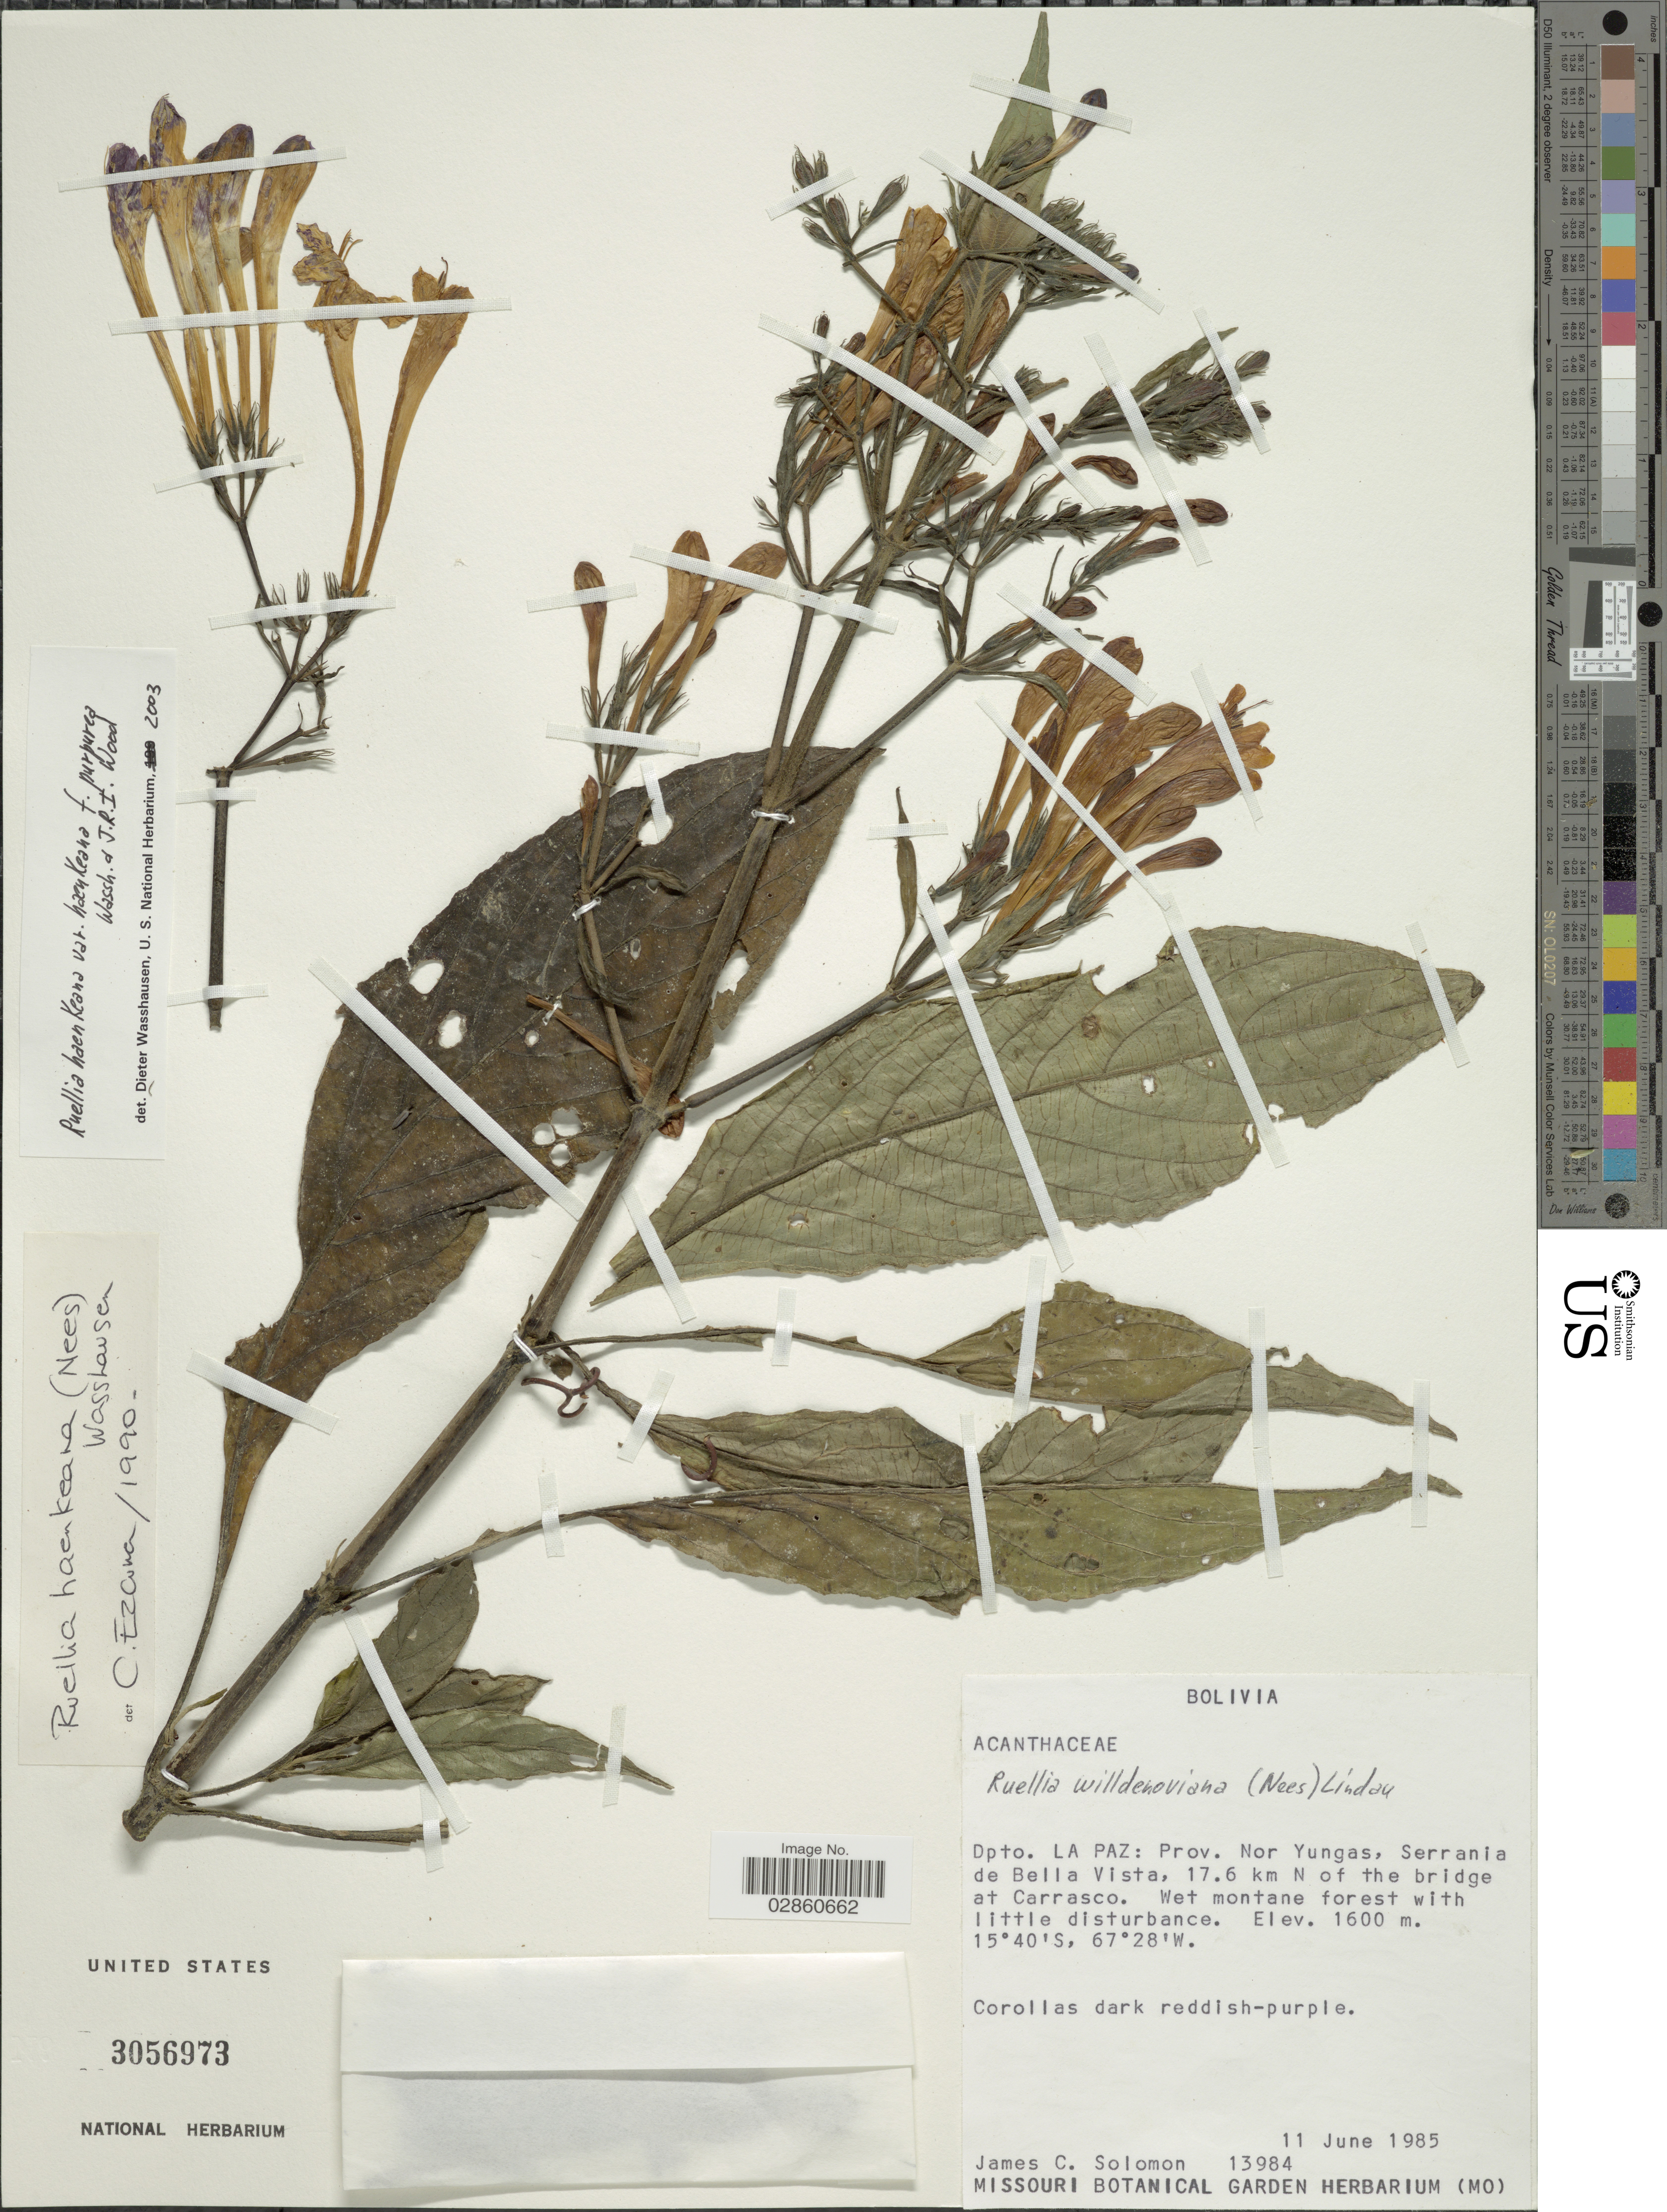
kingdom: Plantae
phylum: Tracheophyta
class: Magnoliopsida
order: Lamiales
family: Acanthaceae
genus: Ruellia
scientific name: Ruellia haenkeana f. purpurea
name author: Wassh. & J.R.I. Wood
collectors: J. C. Solomon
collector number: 13984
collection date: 1985-06-11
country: Bolivia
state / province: La Paz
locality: Dpto. La Paz: Prov. Nor Yungas, Serrania de Bella Vista, 17.6 km N of the bridge at Carrasco.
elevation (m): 1600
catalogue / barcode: US 3056973